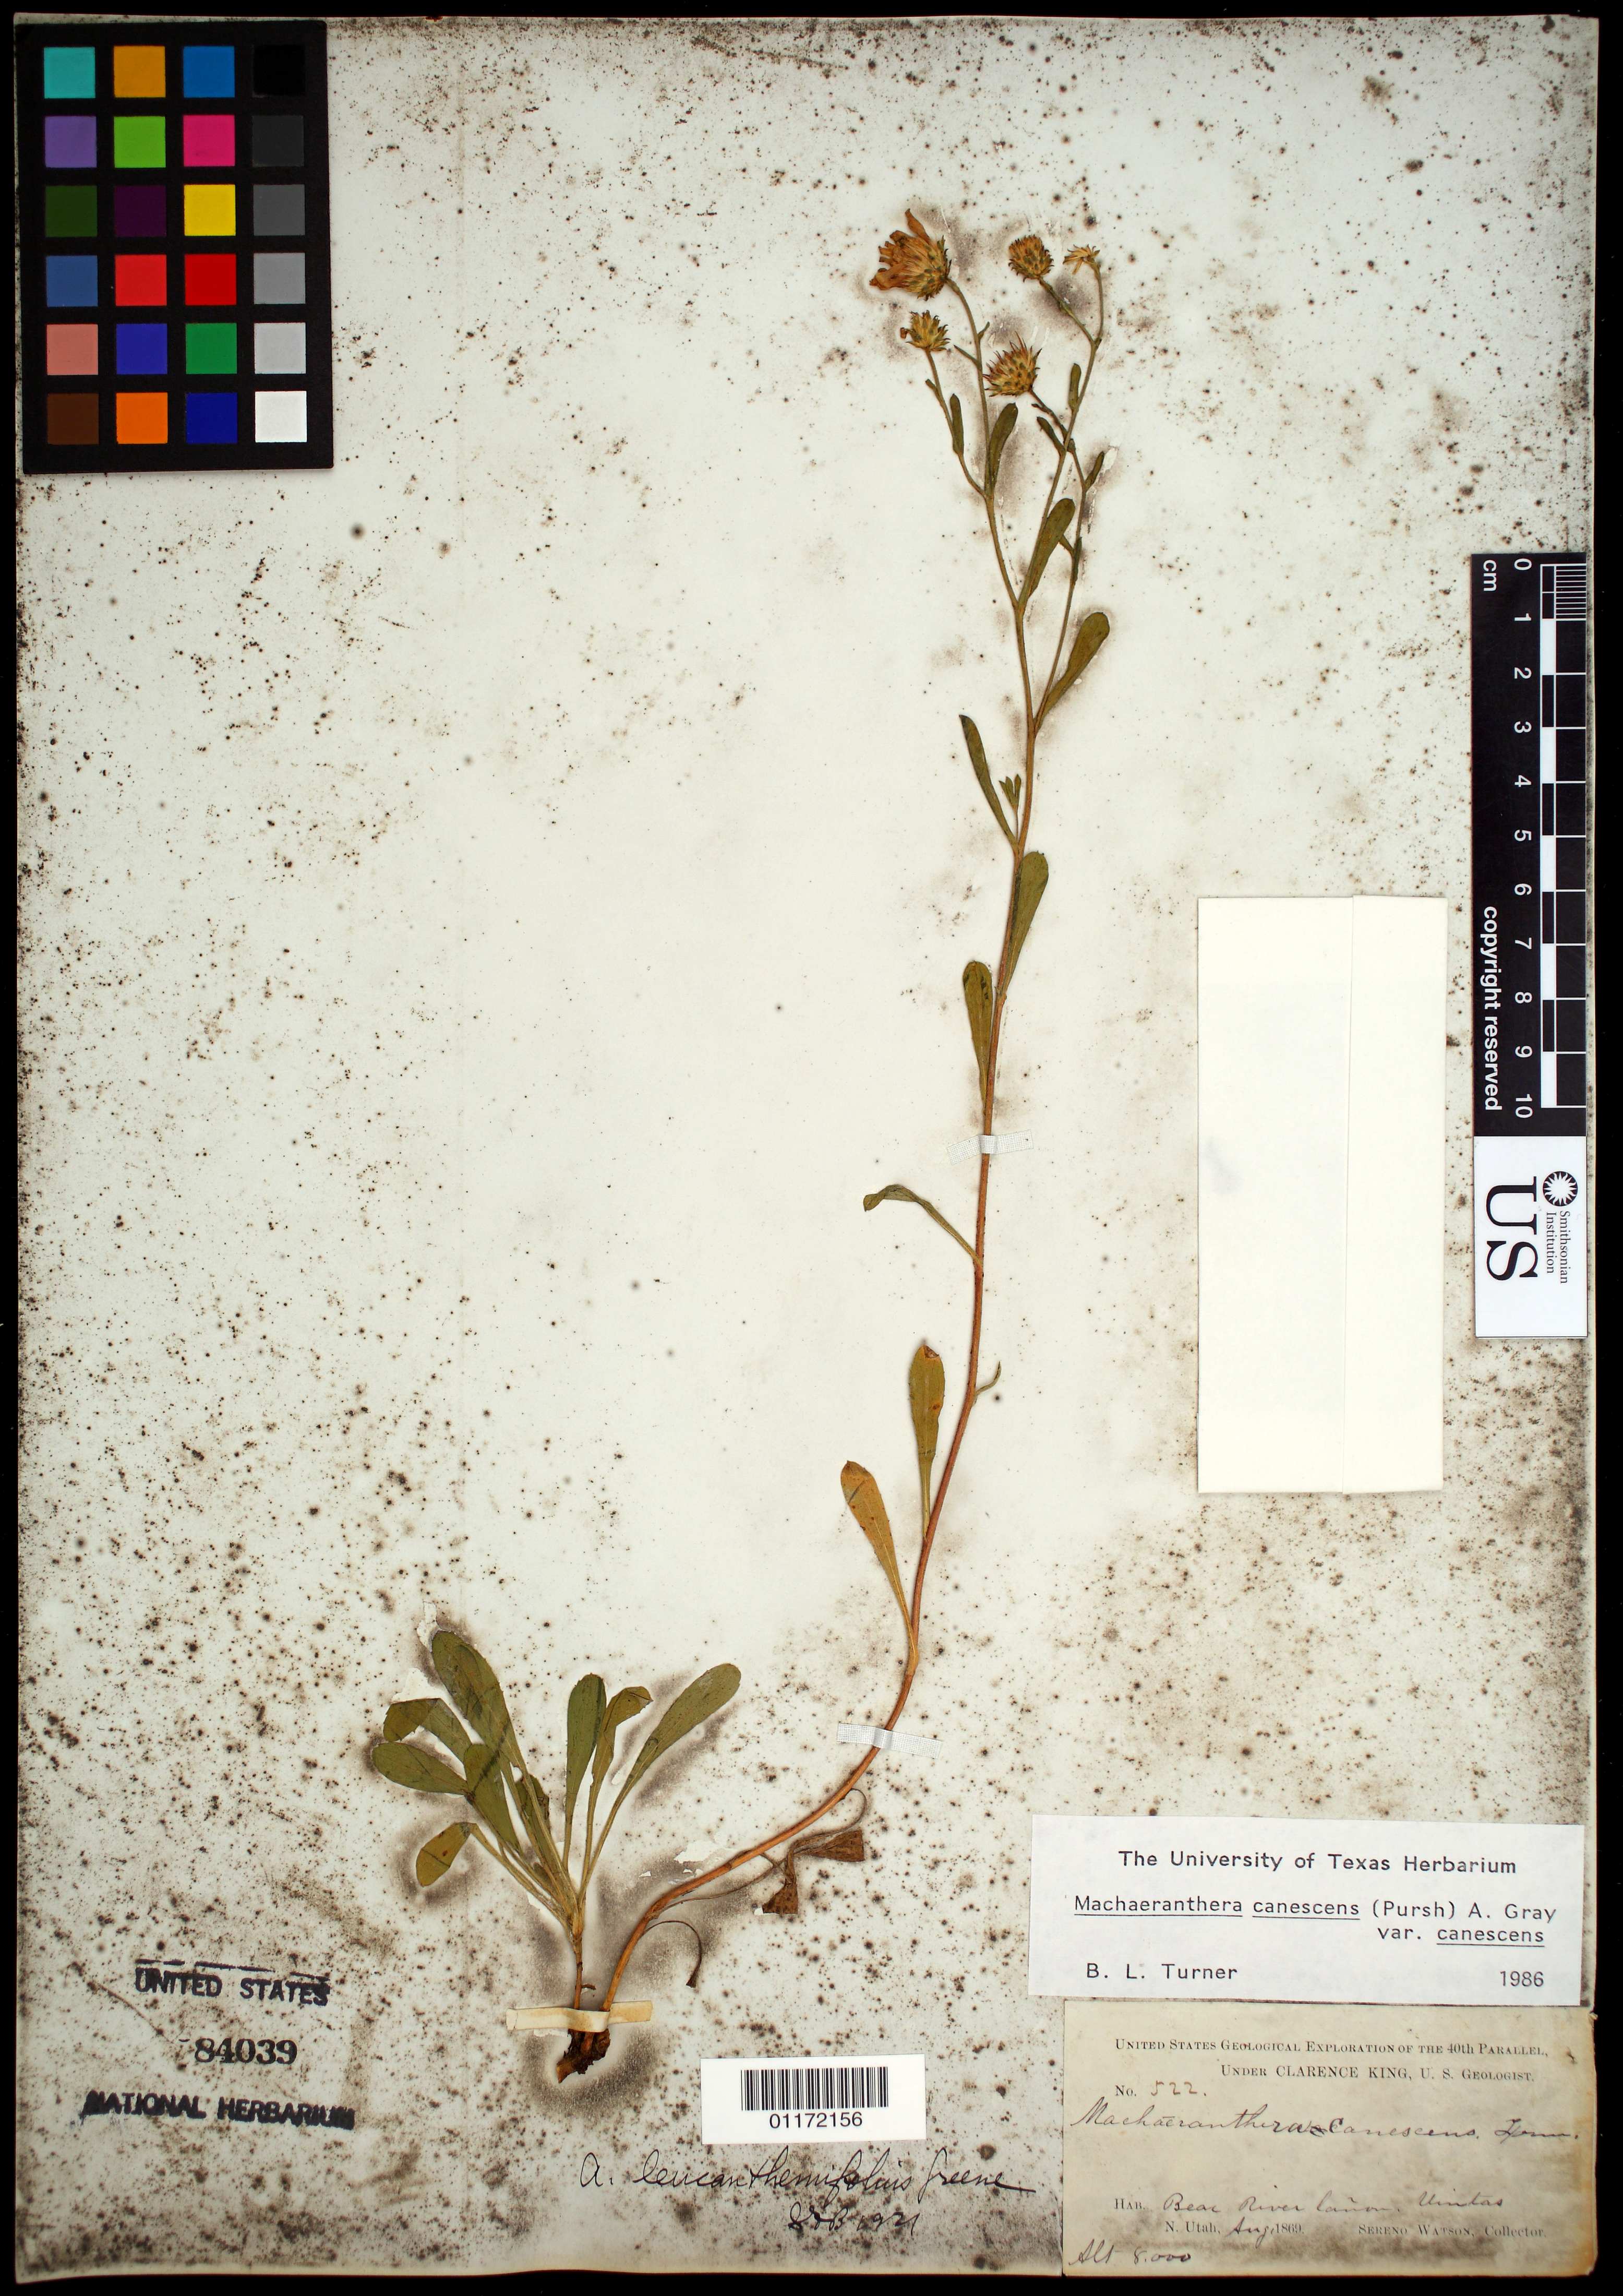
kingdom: Plantae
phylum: Tracheophyta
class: Magnoliopsida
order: Asterales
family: Asteraceae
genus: Machaeranthera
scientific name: Machaeranthera canescens var. canescens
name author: (Pursh) A. Gray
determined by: Turner, B. L.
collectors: S. Watson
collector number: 522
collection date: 1869-08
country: United States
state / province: Nevada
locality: Bear River Canyon, Uintas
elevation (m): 2438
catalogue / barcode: US 84039